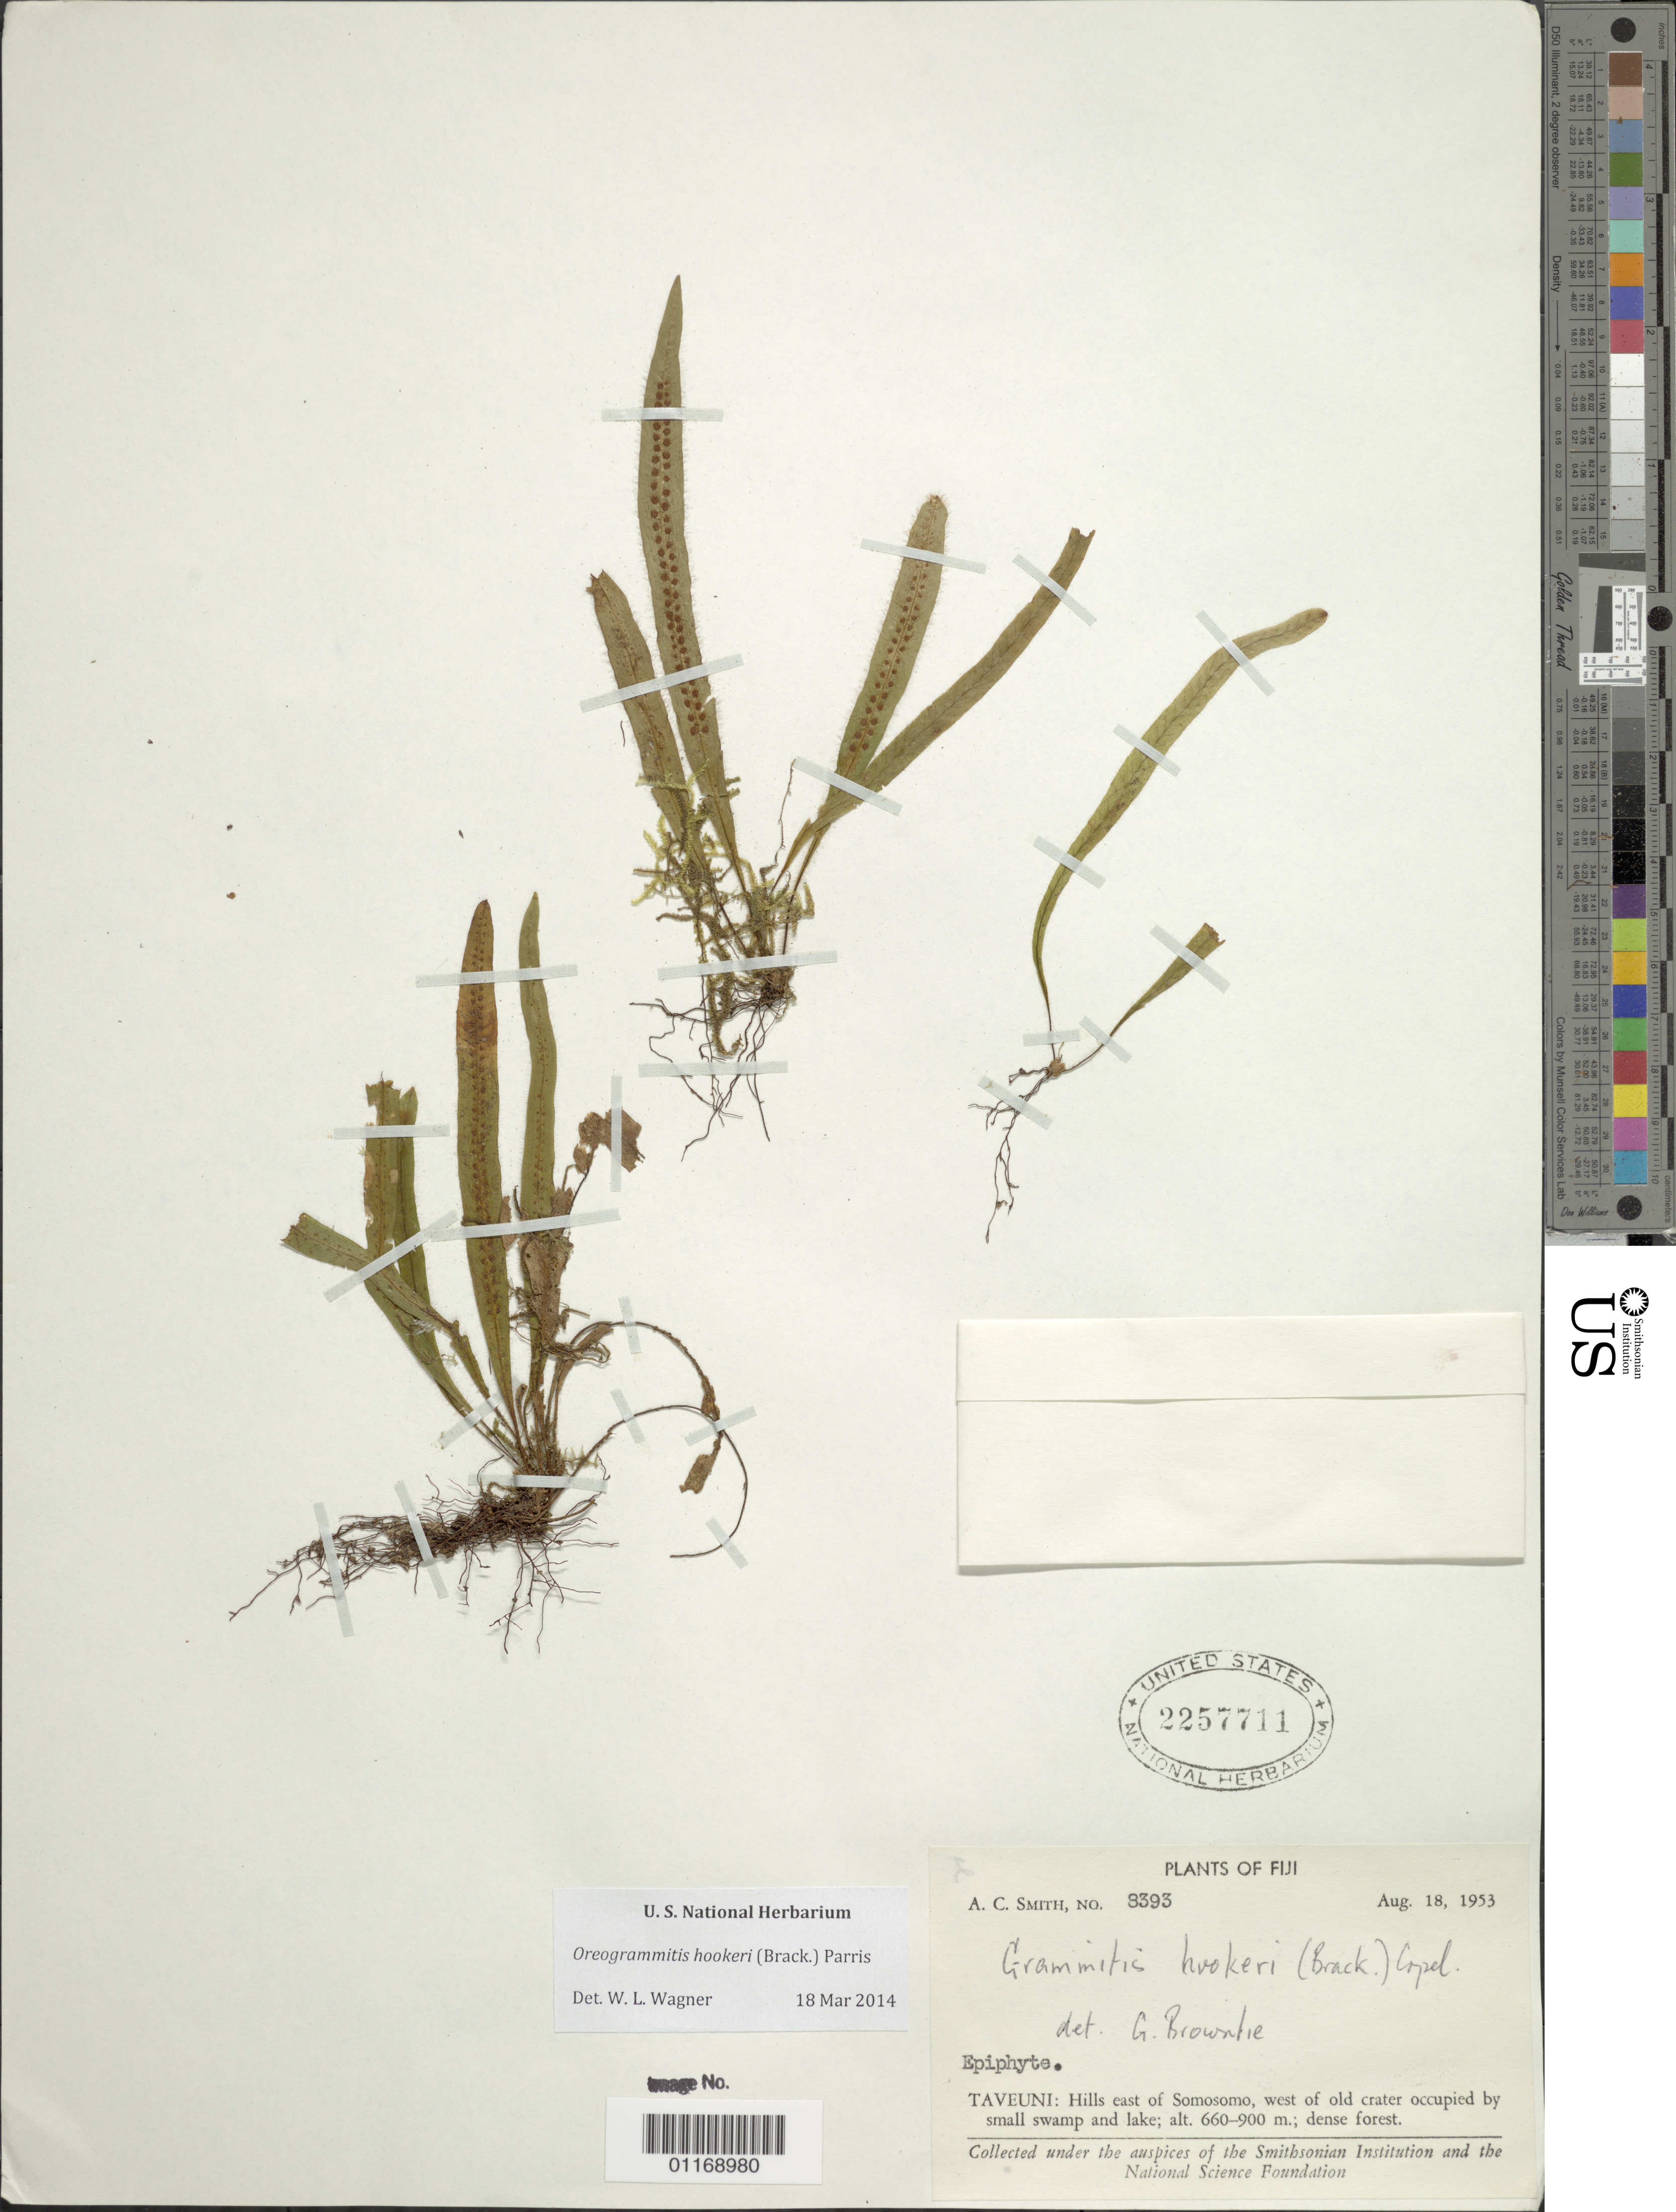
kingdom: Plantae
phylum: Tracheophyta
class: Polypodiopsida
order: Polypodiales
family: Polypodiaceae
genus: Oreogrammitis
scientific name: Oreogrammitis hookeri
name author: (Brack.) Parris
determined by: Wagner, W. L., (BOT), Smithsonian Institution - National Museum of Natural History (UNITED STATES)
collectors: A. C. Smith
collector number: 8393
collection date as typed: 18 Aug 1953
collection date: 1953-08-18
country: Fiji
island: Taveuni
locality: Taveuni, hills e of somosomo, w of old crater occupied by small swamp and lake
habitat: Dense forest.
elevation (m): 660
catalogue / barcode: US 2257711